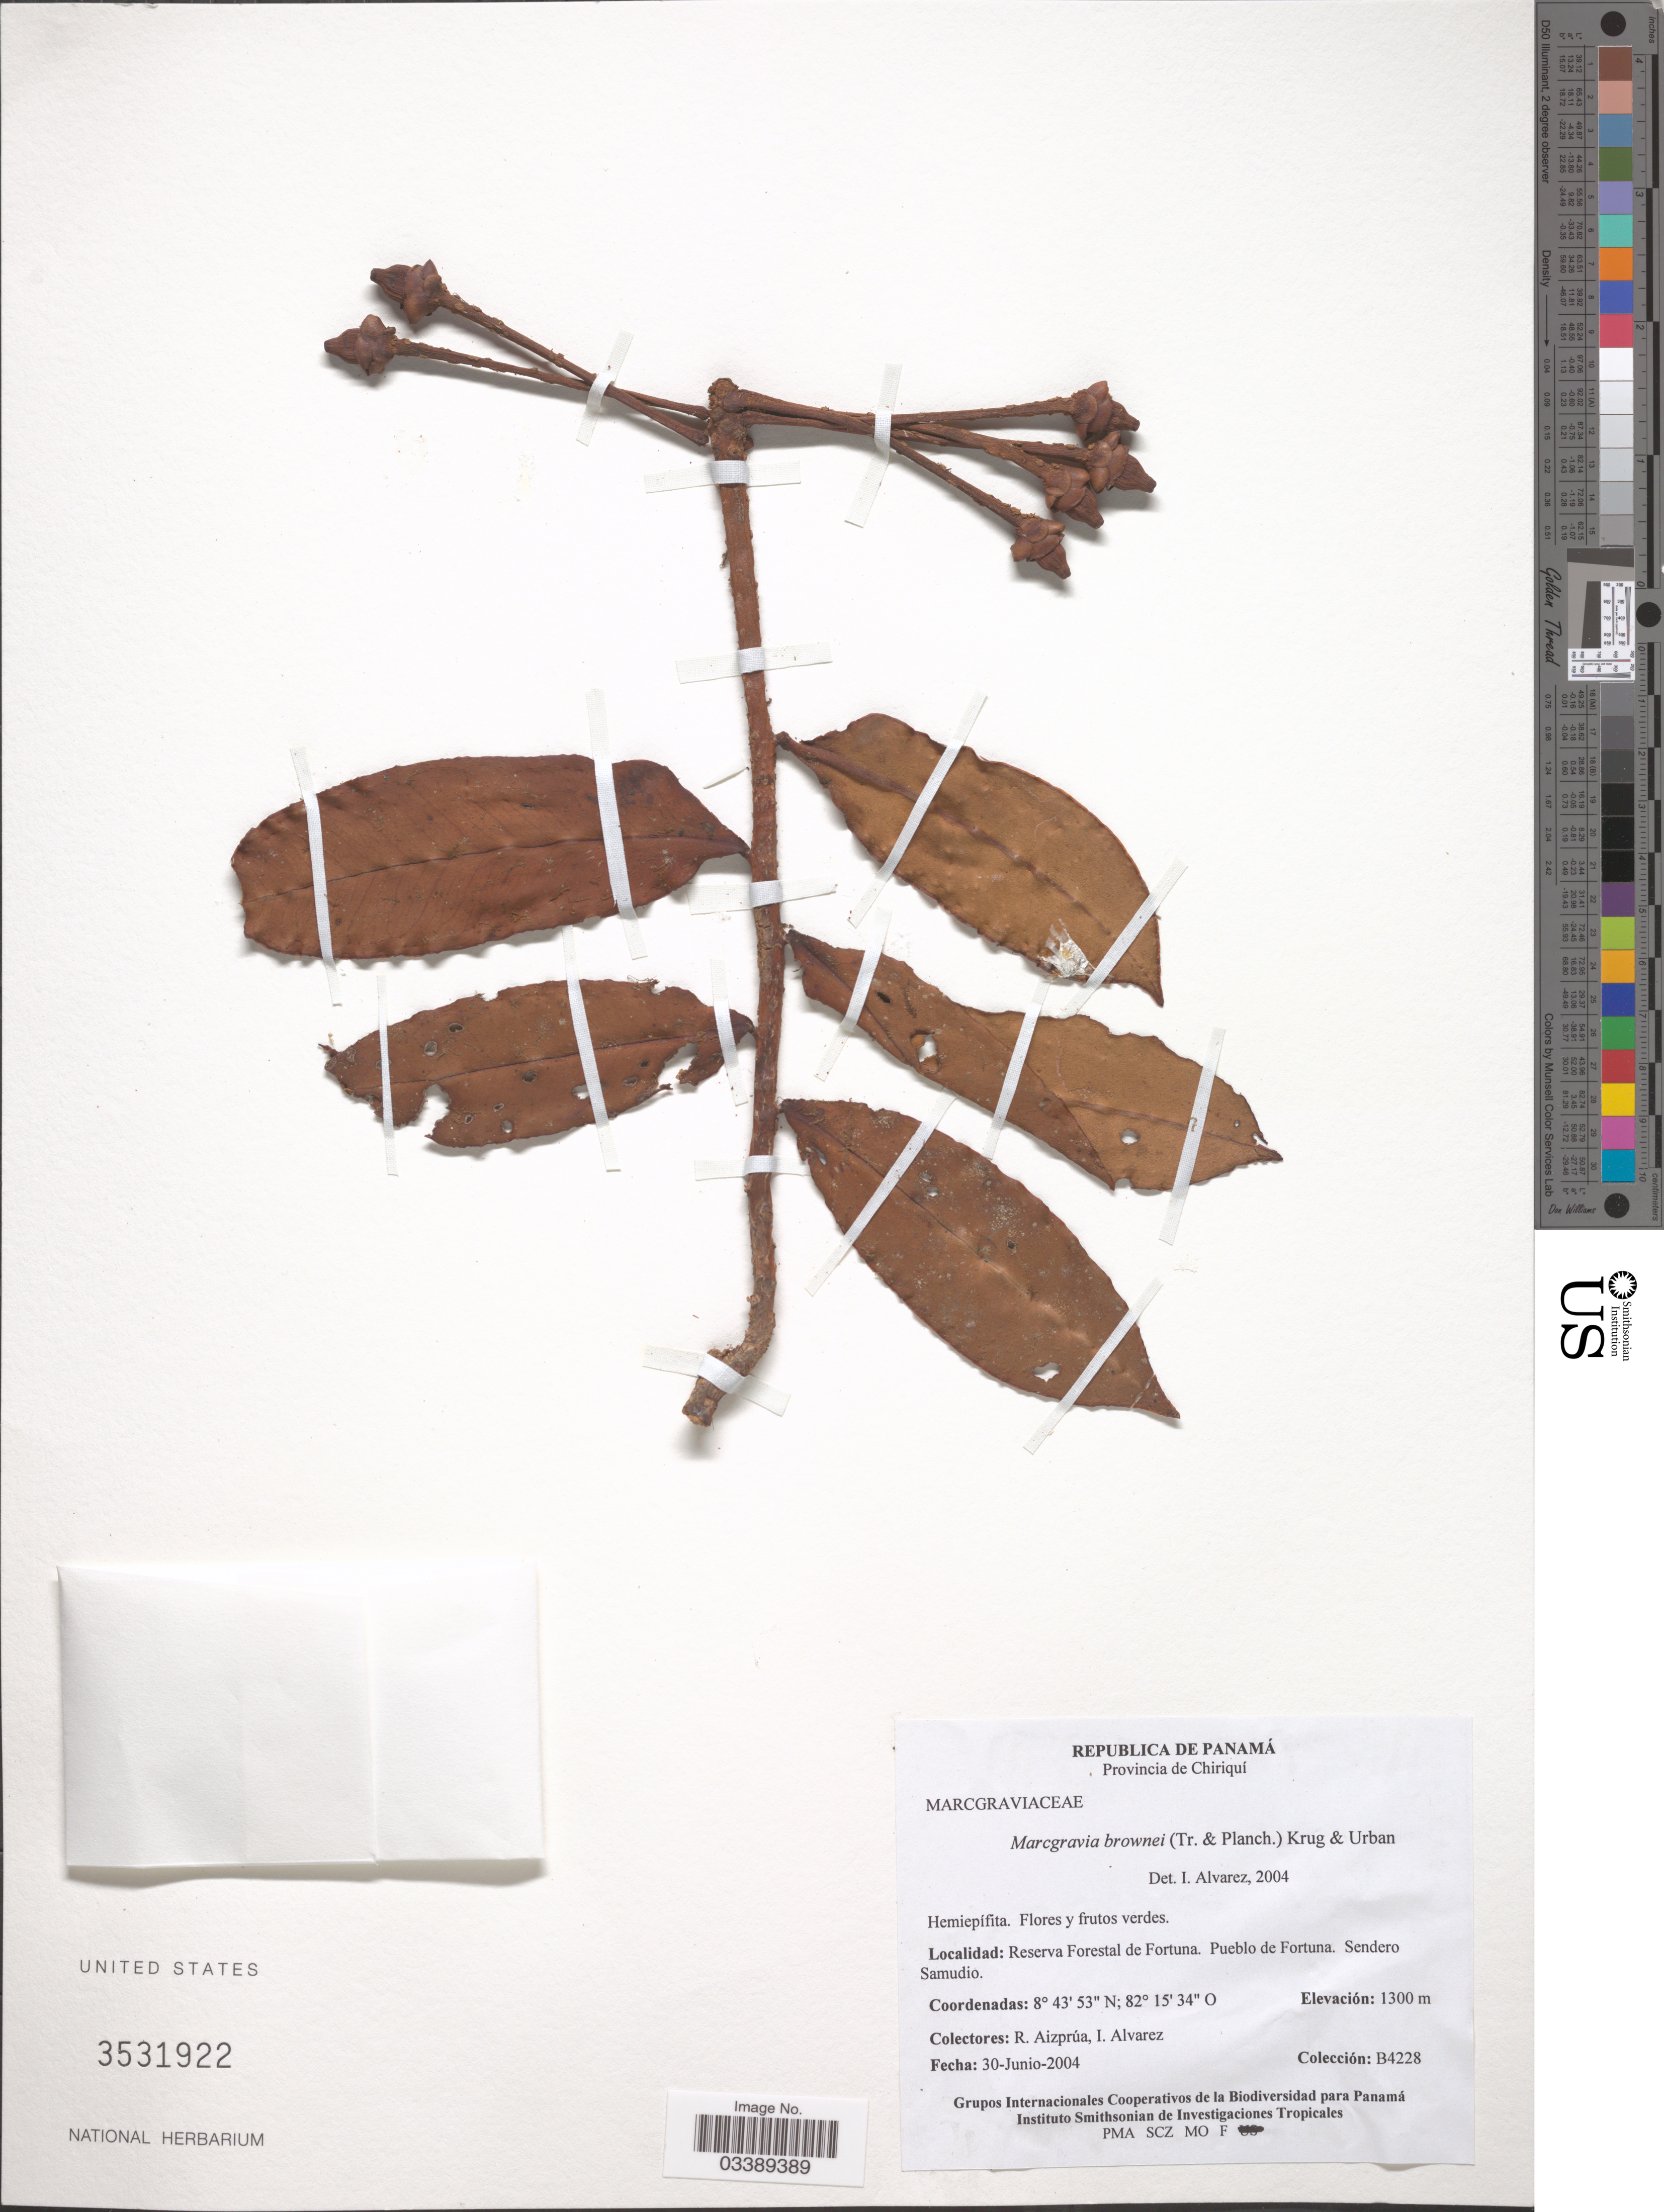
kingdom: Plantae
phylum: Tracheophyta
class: Magnoliopsida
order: Ericales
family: Marcgraviaceae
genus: Marcgravia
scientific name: Marcgravia brownei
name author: (Triana & Planch.) Krug & Urb.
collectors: R. Aizprúa & I. Alvarez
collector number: B4228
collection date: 2004-06-30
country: Panama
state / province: Chiriqui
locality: Reserva Forestal de Fortuna. Pueblo de Fortuna. Sendero Samudio.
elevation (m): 1300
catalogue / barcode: US 3531922